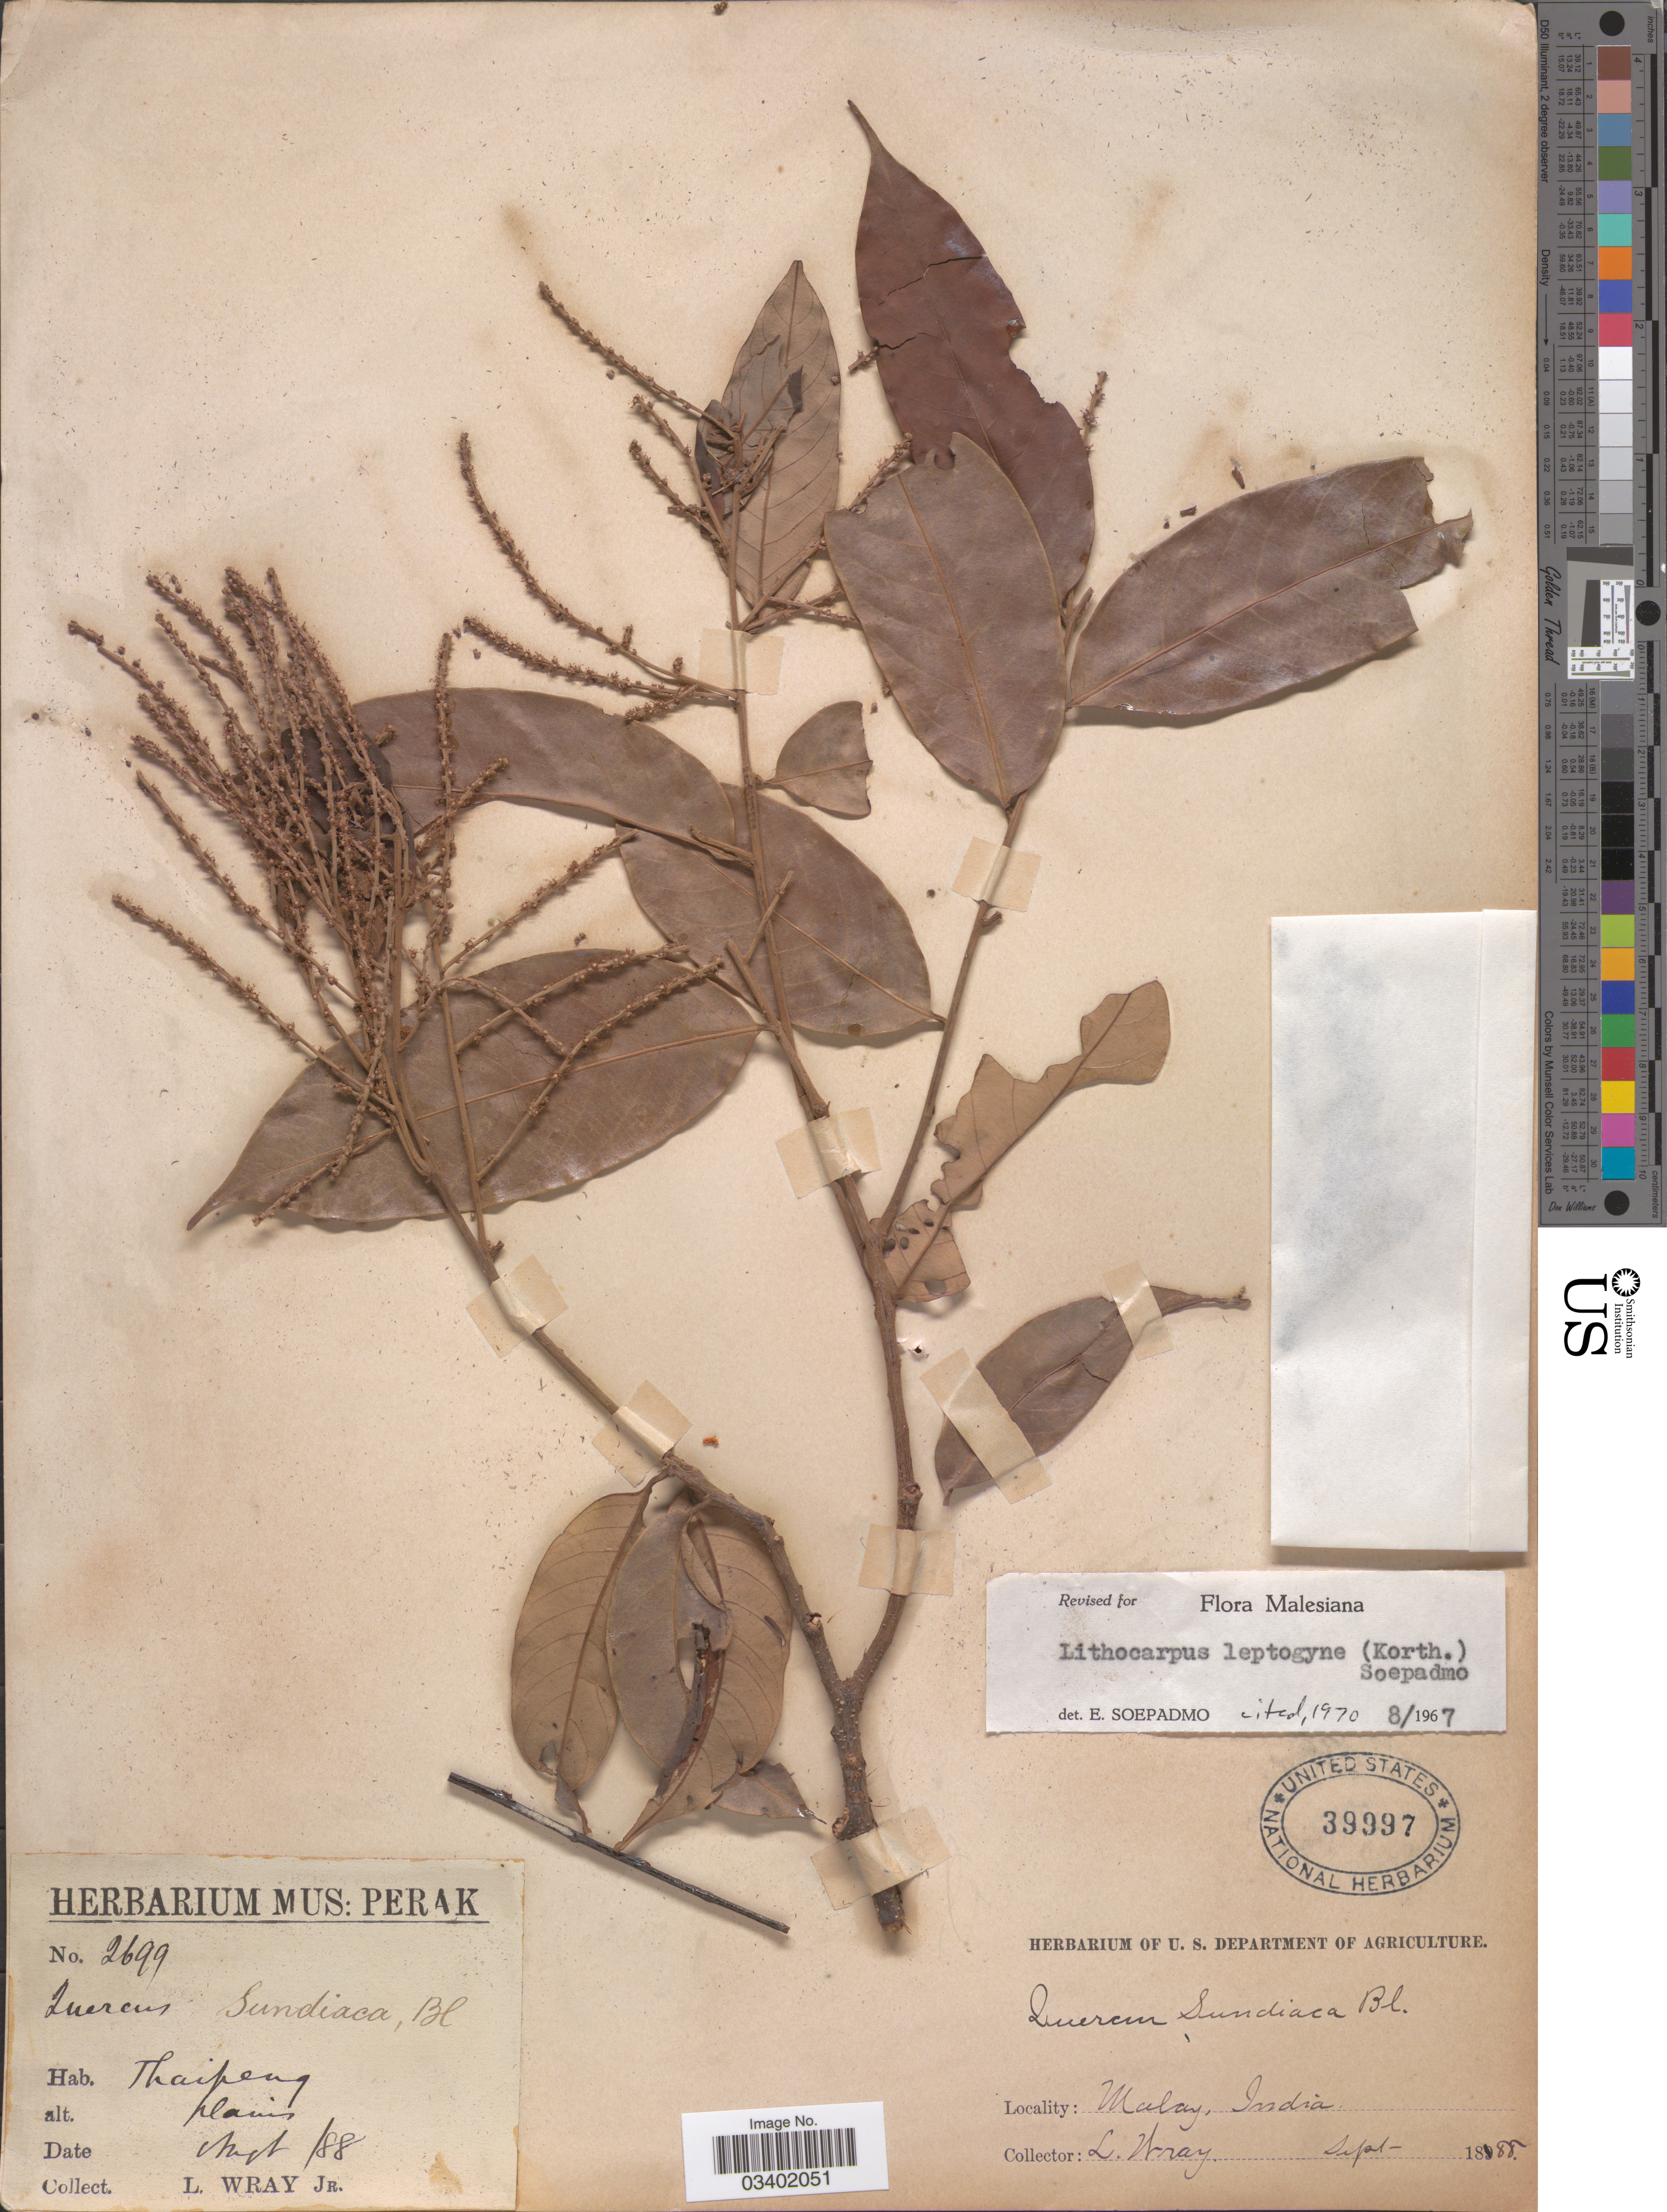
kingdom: Plantae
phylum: Tracheophyta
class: Magnoliopsida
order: Fagales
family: Fagaceae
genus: Lithocarpus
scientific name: Lithocarpus leptogyne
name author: (Korth.) Soepadmo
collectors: L. Wray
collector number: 2699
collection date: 1888-09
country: Malaysia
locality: Malay. Thaipeng plains.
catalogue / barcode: US 39997